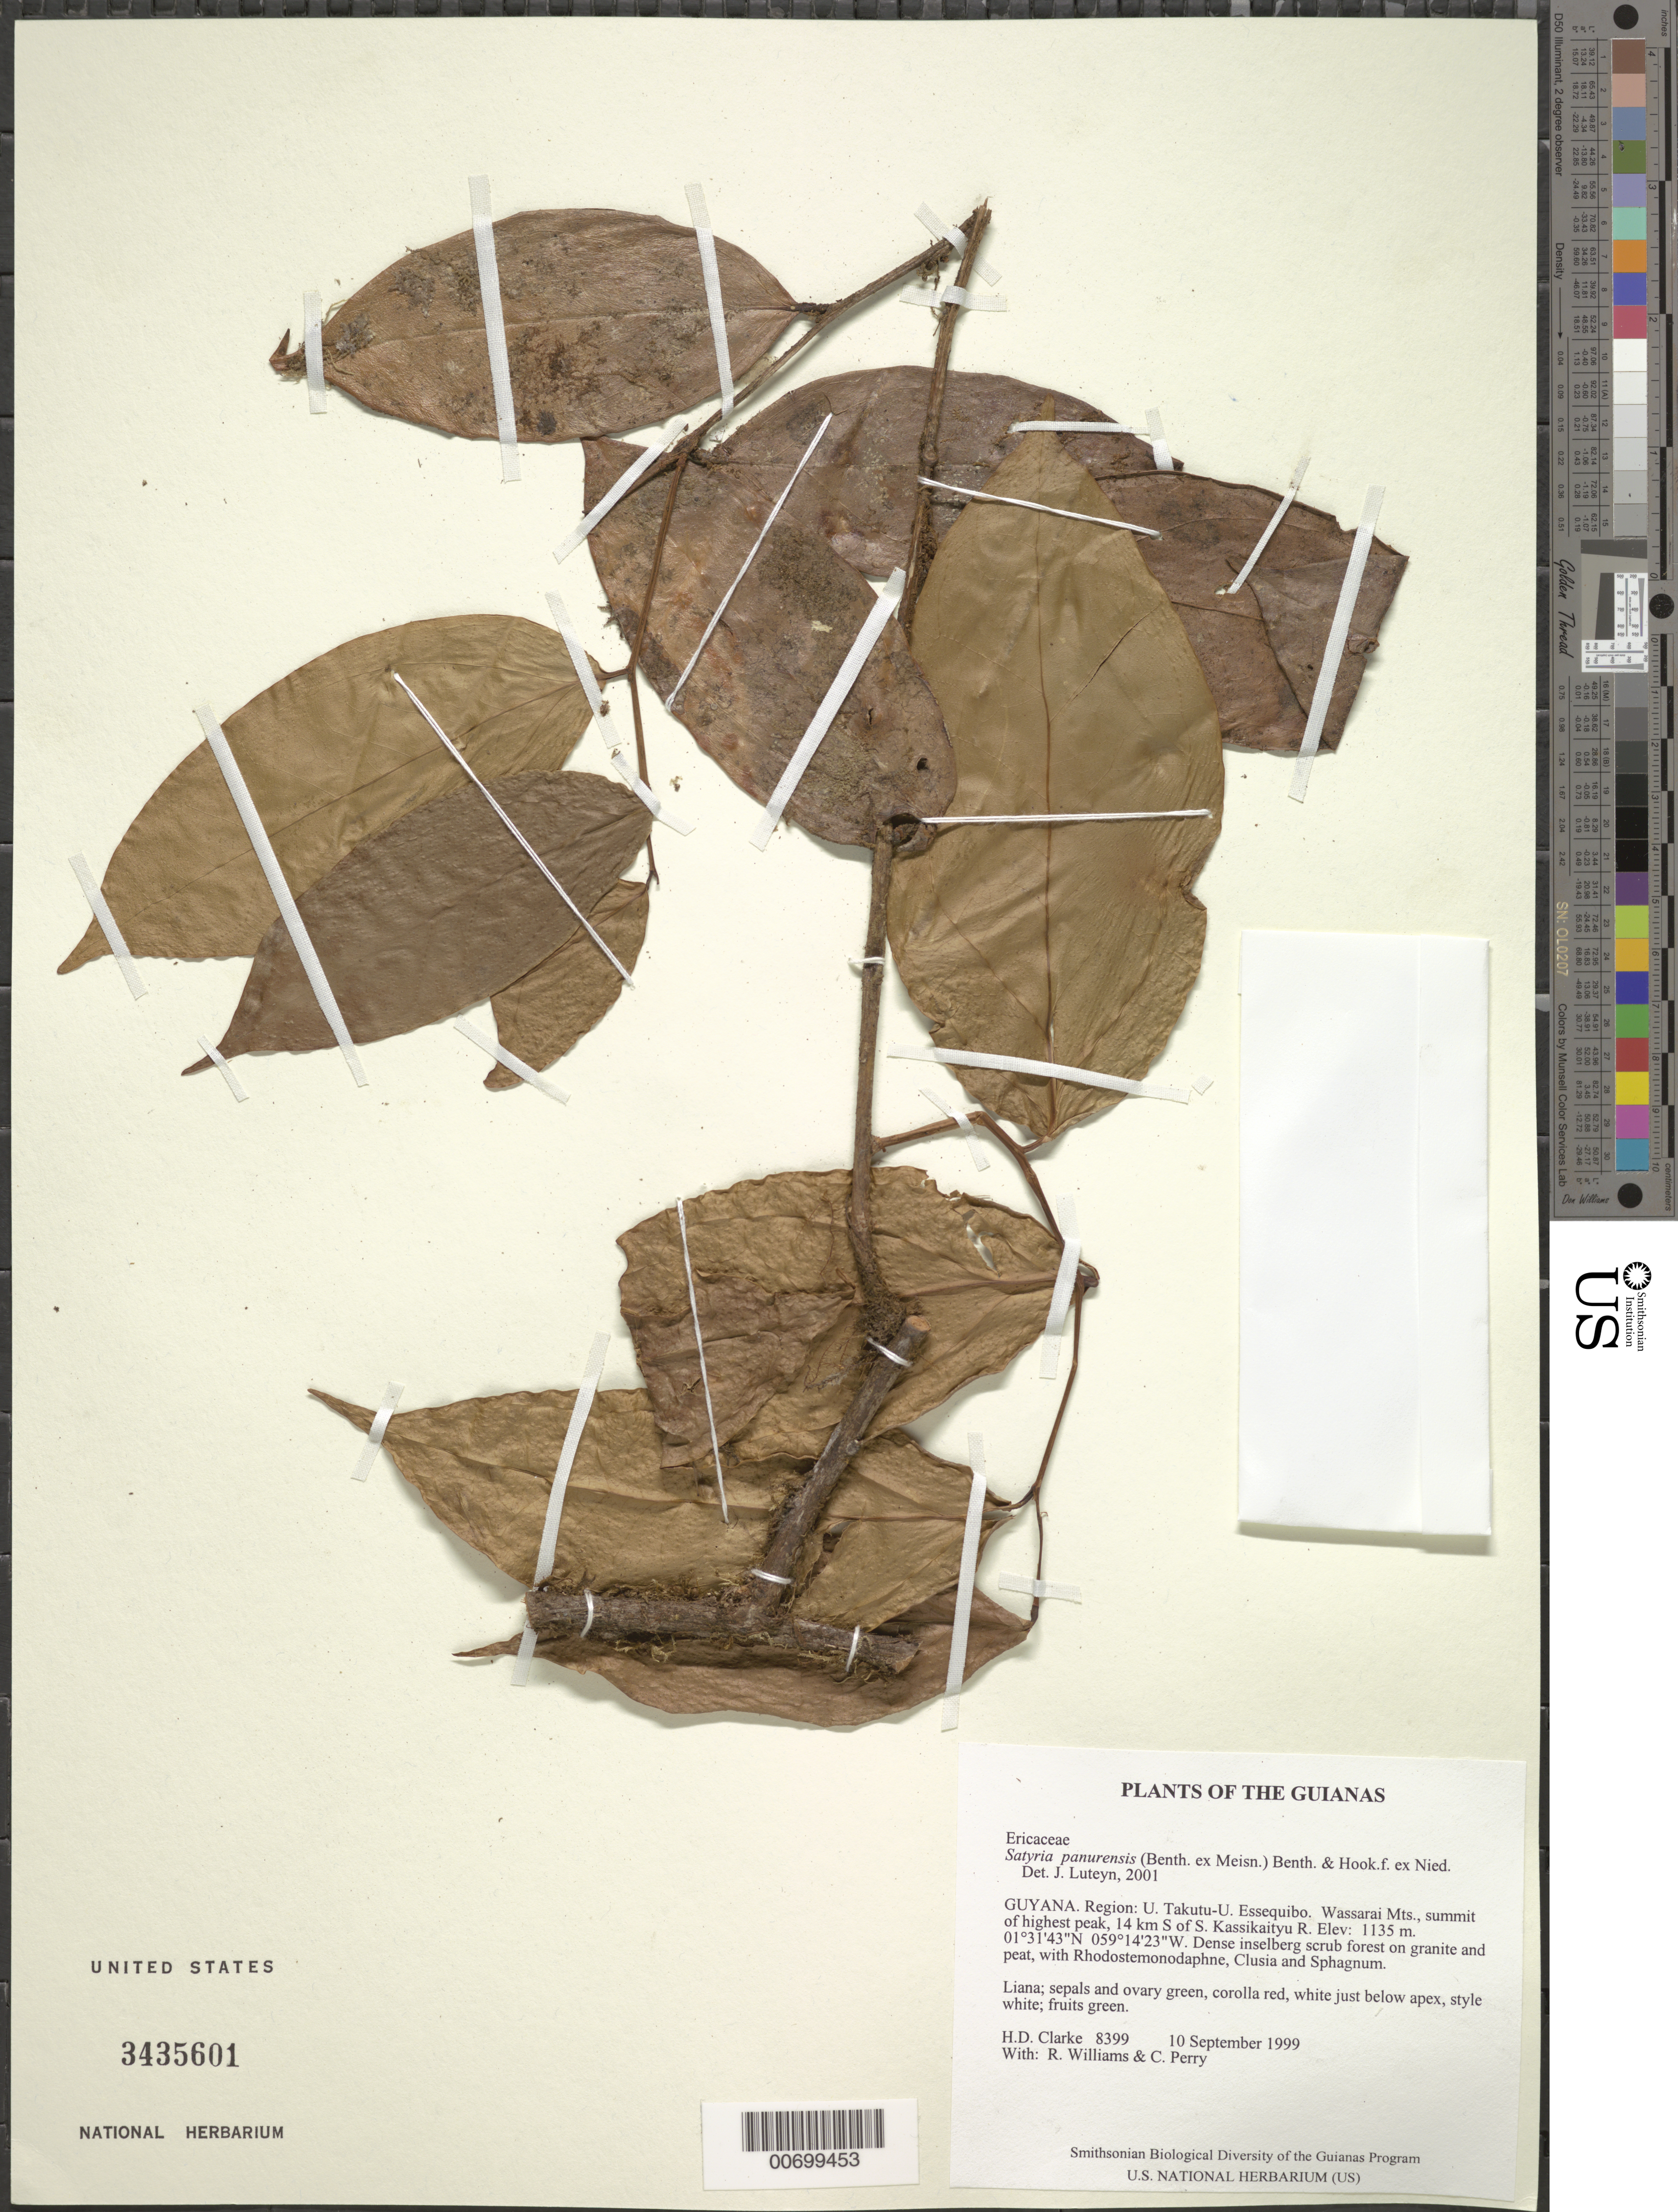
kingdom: Plantae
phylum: Tracheophyta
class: Magnoliopsida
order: Ericales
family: Ericaceae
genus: Satyria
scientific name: Satyria panurensis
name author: (Benth. ex Meisn.) Benth. & Hook. f. ex Nied.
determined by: Luteyn, J. L.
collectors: H. D. Clarke, R. Williams & C. Perry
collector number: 8399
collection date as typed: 10 September 1999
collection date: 1999-09-10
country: Guyana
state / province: U. Takutu-U. Essequibo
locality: Wassarai Mts., summit of highest peak, 14 km S of S. Kassikaityu R.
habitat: Dense inselberg scrub forest on granite and peat, with Rhodostemonodaphne, Clusia and Sphagnum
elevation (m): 1135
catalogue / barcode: US 3435601